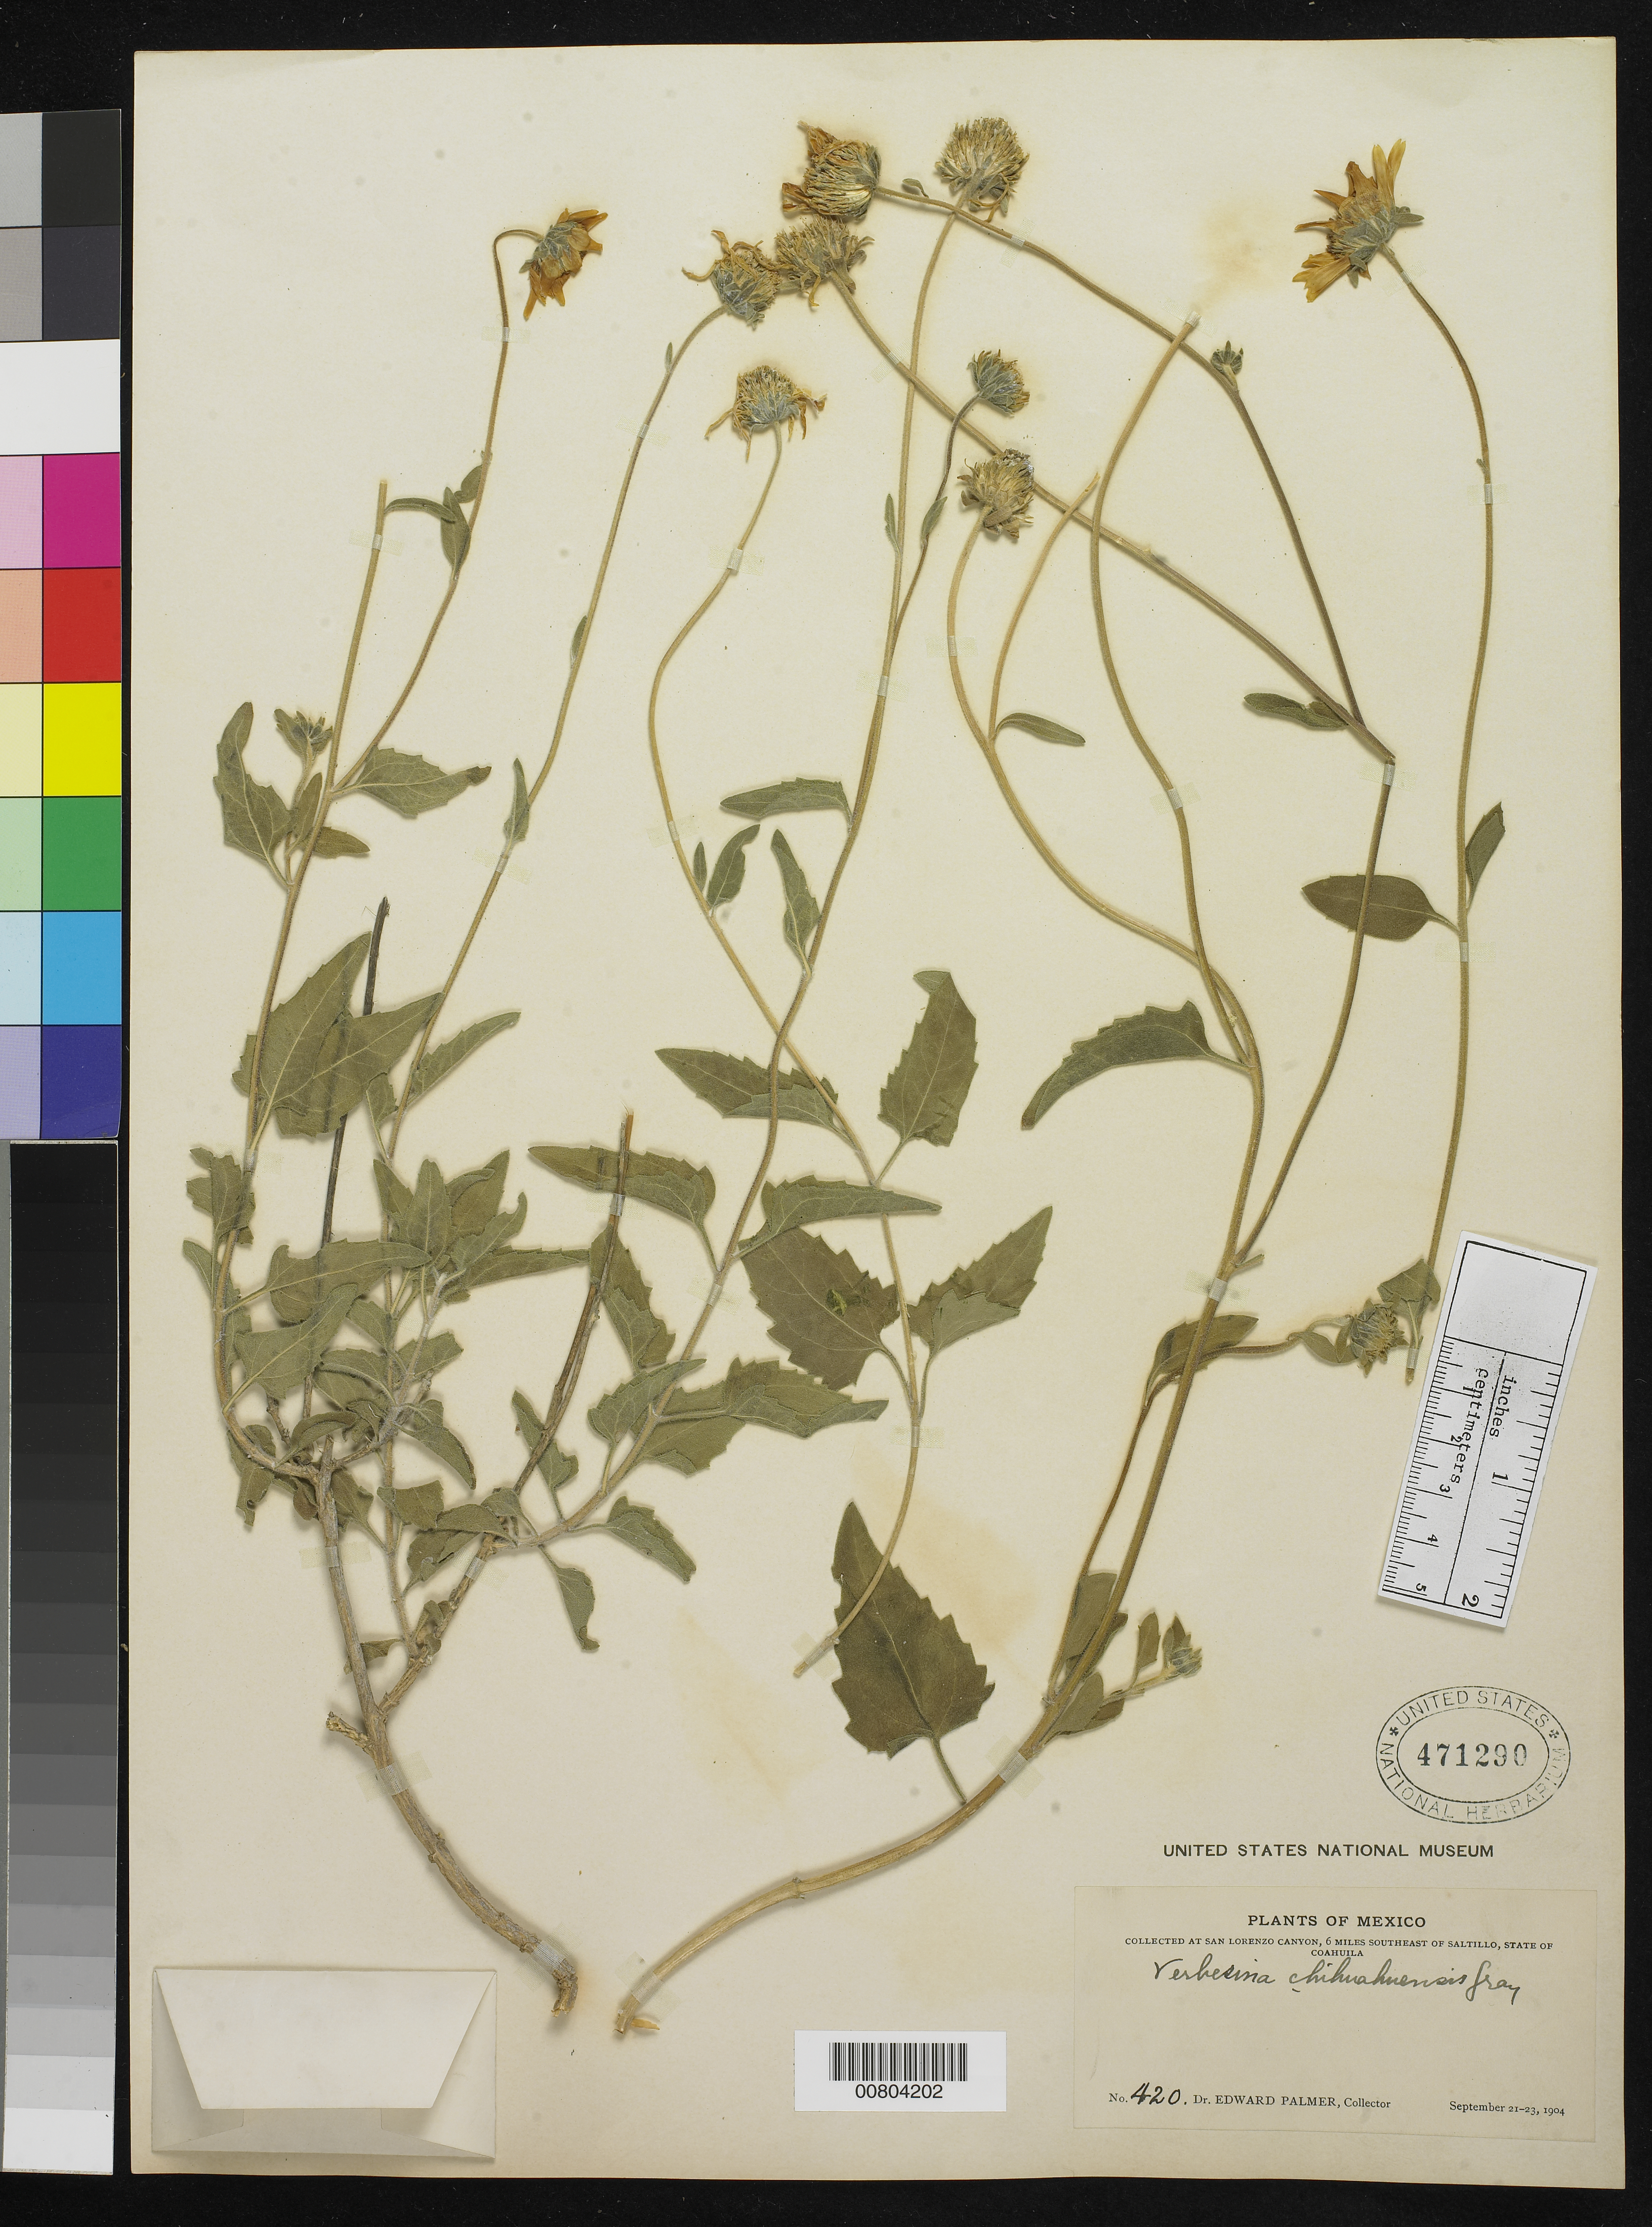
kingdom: Plantae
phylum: Tracheophyta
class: Magnoliopsida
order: Asterales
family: Asteraceae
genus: Verbesina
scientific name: Verbesina chihuahuensis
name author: A. Gray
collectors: E. Palmer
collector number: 420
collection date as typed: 21 Sep 1904 to 23 Sep 1904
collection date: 1904-09-21/1904-09-23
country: Mexico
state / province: Coahuila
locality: San Lorenzo Canyon, 6 miles southeast of Saltillo, Coahuila.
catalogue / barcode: US 471290